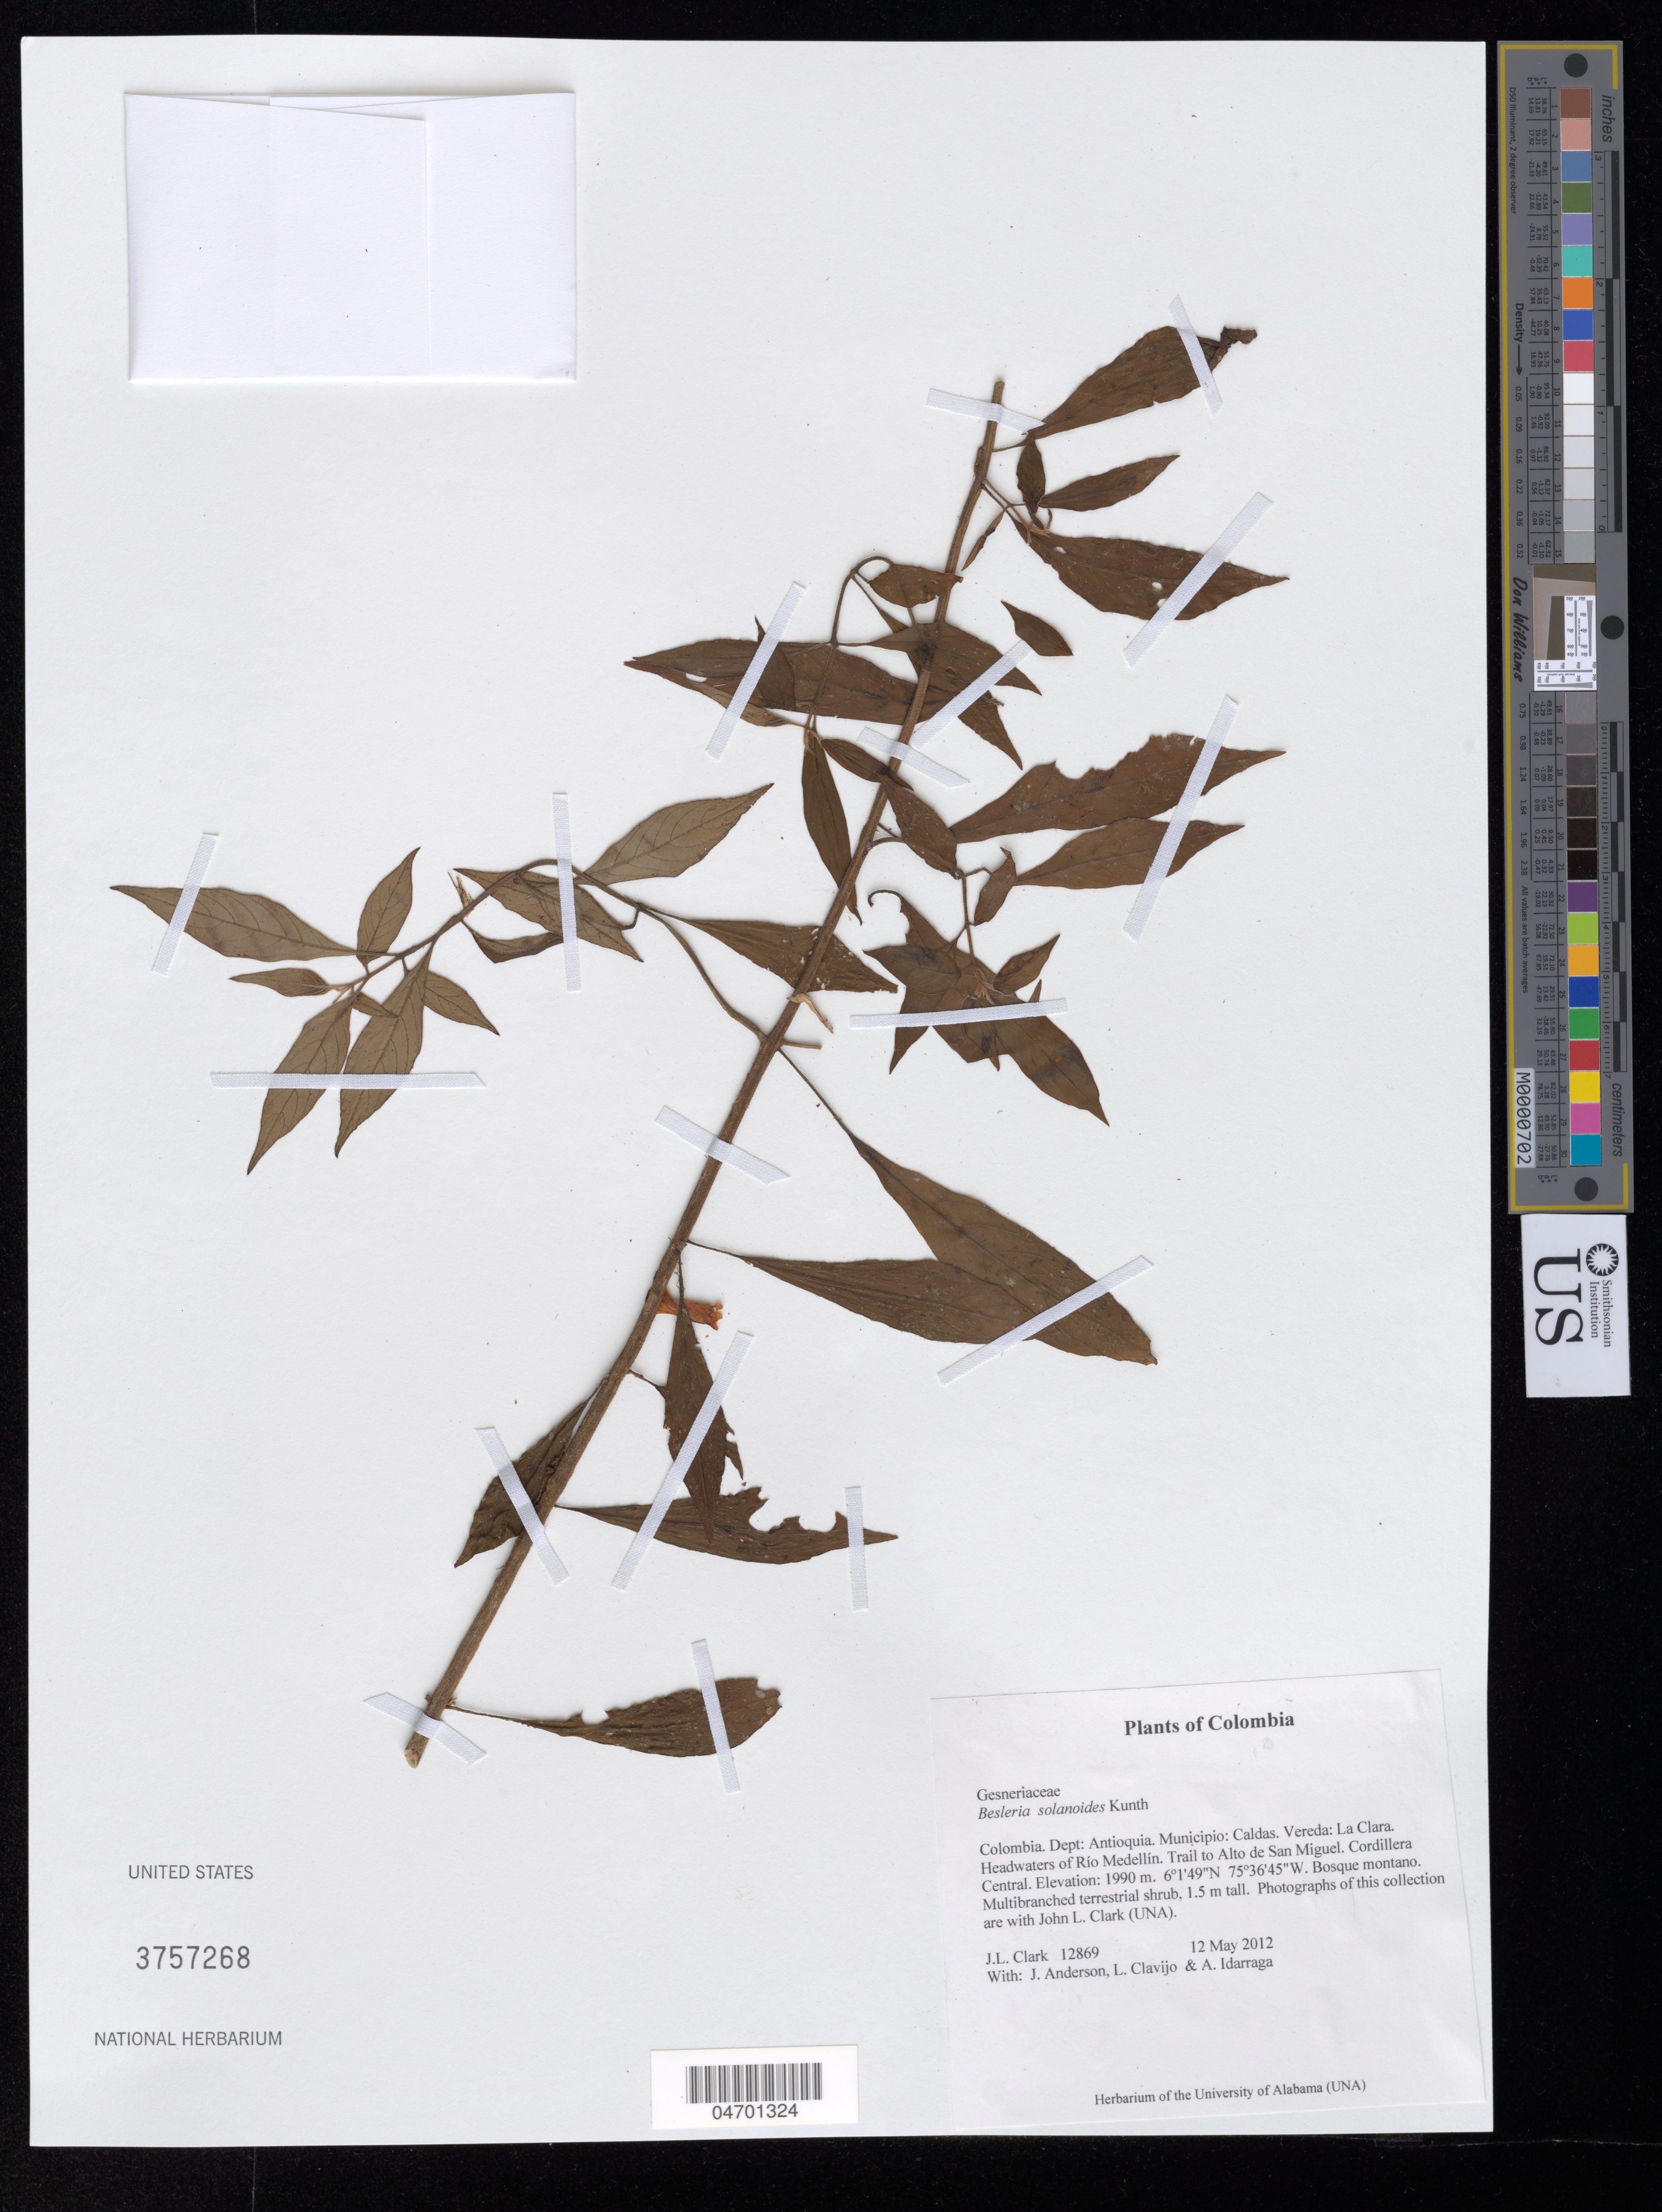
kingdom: Plantae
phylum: Tracheophyta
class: Magnoliopsida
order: Lamiales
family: Gesneriaceae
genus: Besleria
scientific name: Besleria solanoides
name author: Kunth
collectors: J. L. Clark, J. Anderson, L. Clavijo & A. Idarraga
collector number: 12869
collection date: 2012-05-12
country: Colombia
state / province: Antioquia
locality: Dept: Antioquia. Municipio: Caldas. Vereda: La Clara. Headwaters of Río Medellín. Trail to Alto de San Miguel. Cordillera Central.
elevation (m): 1990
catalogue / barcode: US 3757268